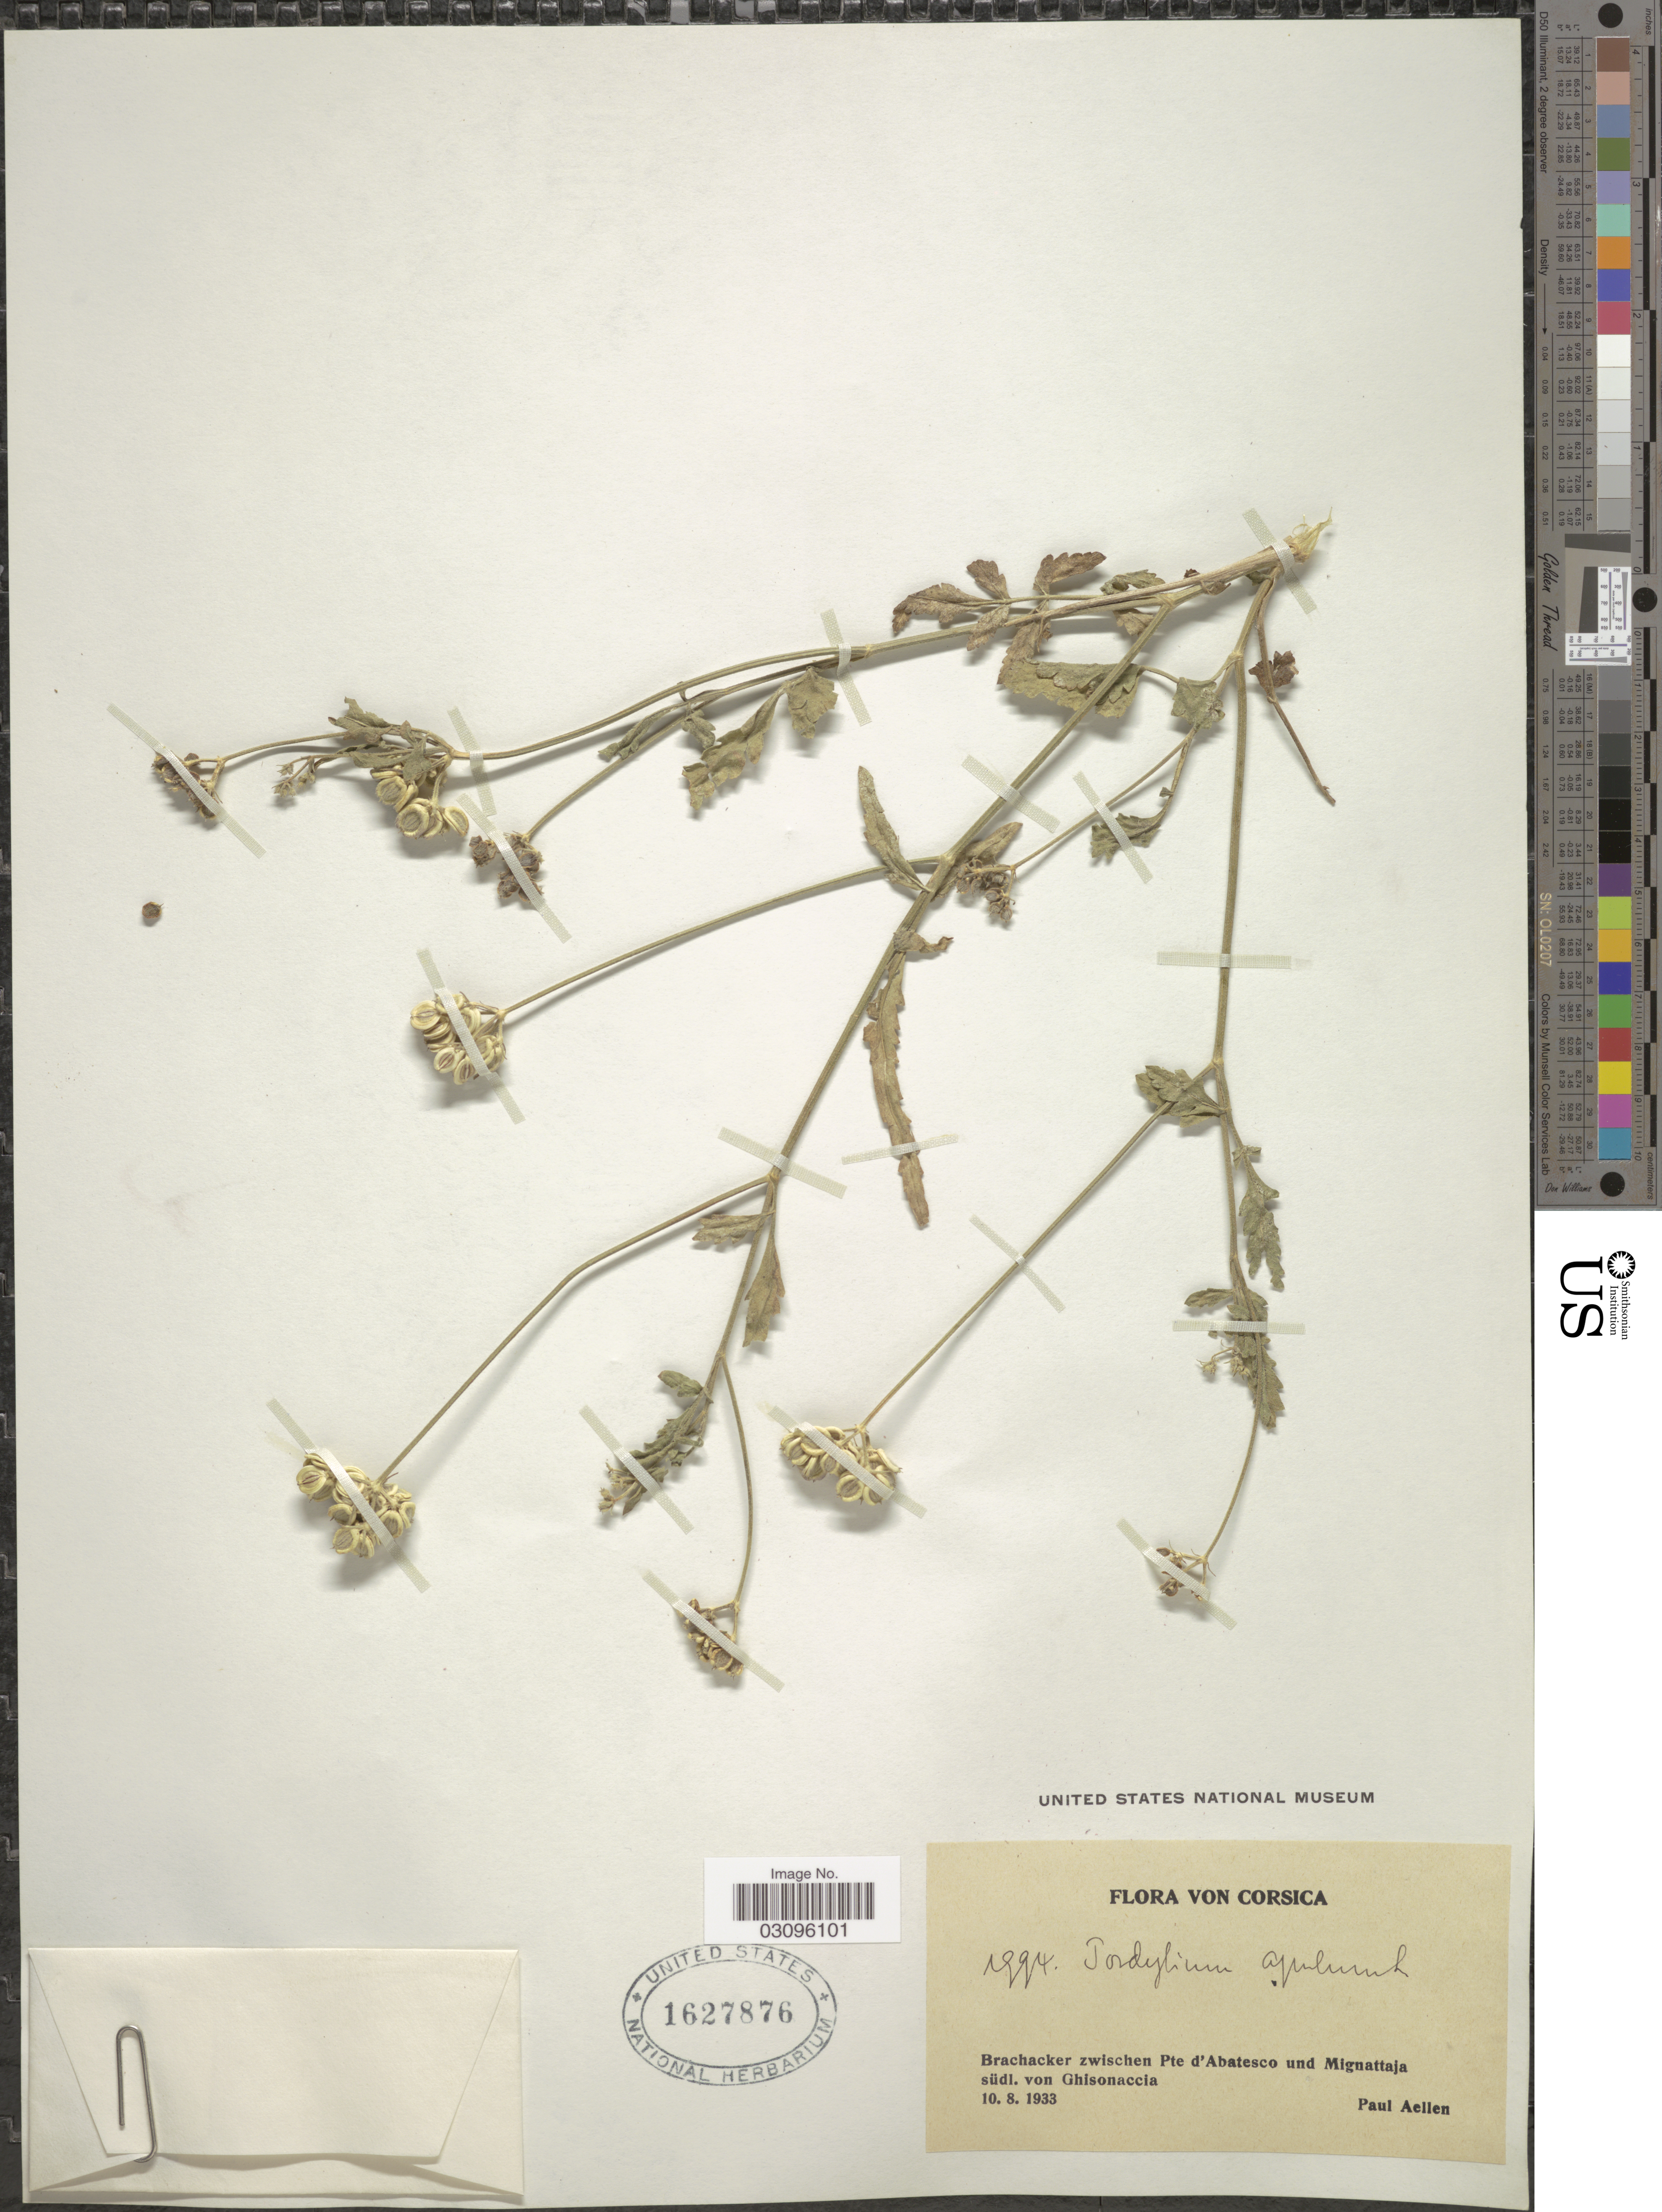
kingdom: Plantae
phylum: Tracheophyta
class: Magnoliopsida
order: Apiales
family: Apiaceae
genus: Tordylium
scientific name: Tordylium apulum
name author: L.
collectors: P. Aellen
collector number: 1994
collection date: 1933-08-10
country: France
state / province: Corsica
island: Corse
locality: Brachacker zwischen Pte d'Abatesco und Mignattaja südl. von Ghisonaccia.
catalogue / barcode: US 1627876